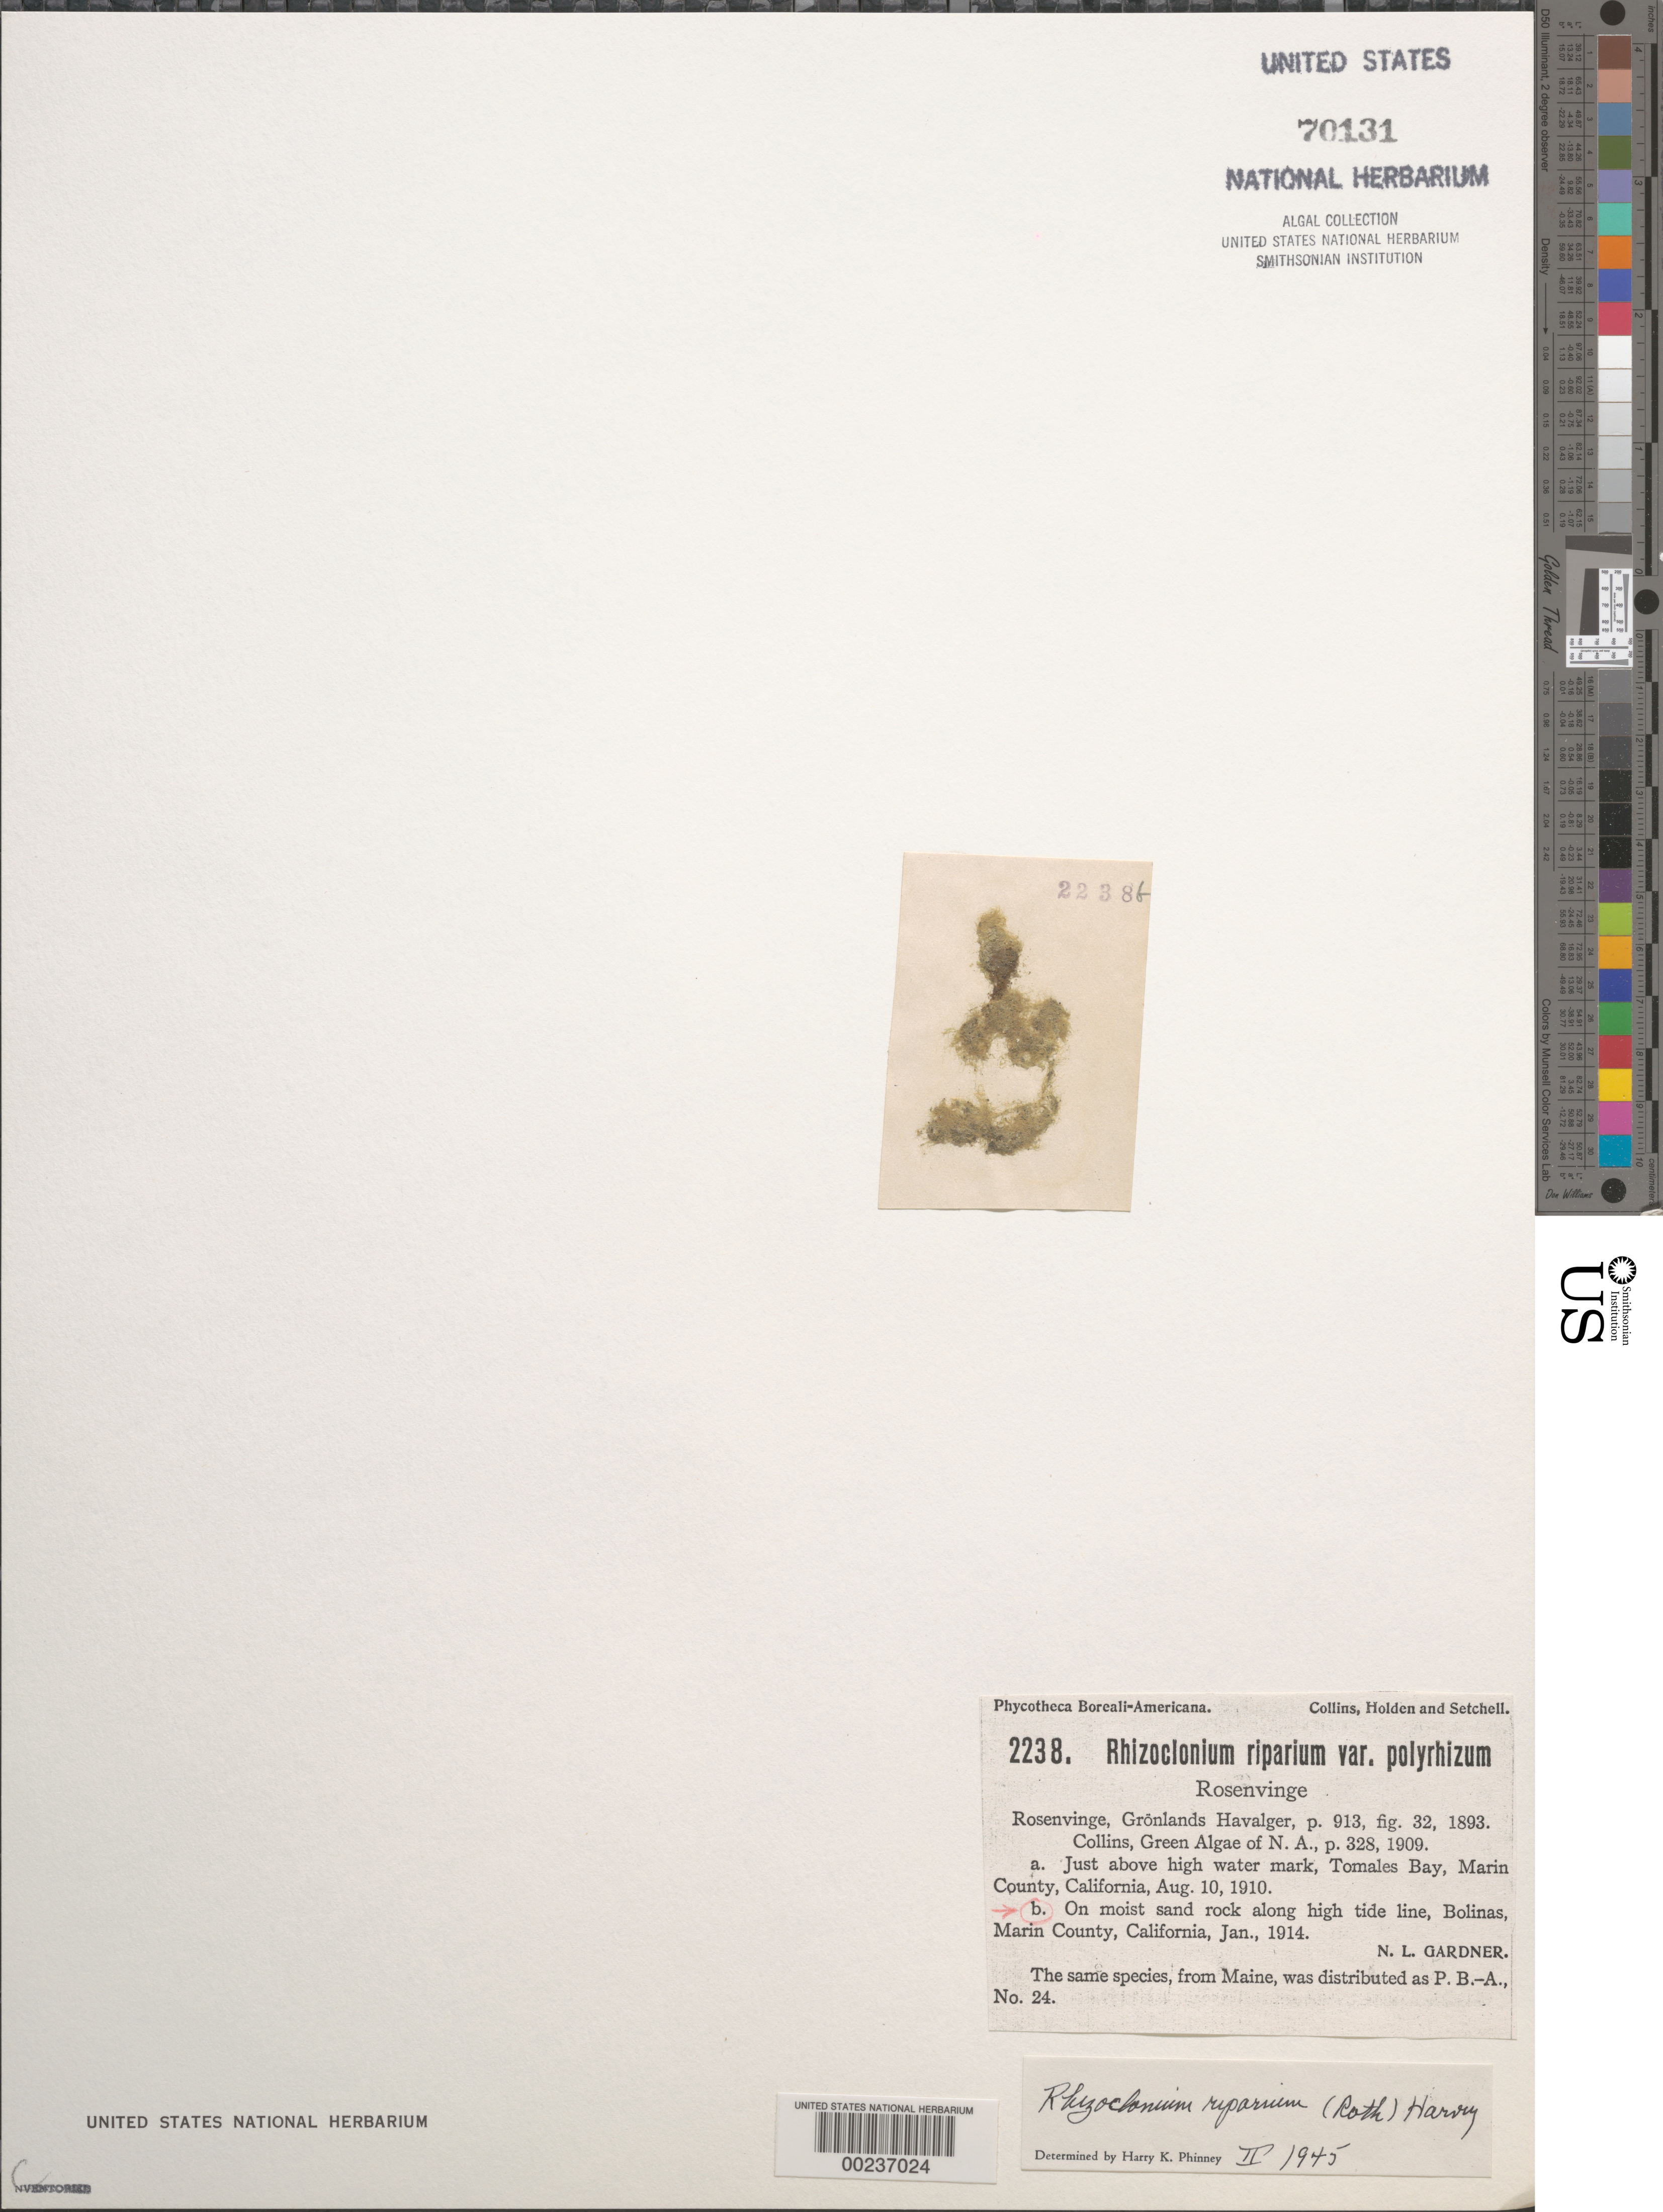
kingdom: Plantae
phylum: Chlorophyta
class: Ulvophyceae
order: Cladophorales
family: Cladophoraceae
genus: Rhizoclonium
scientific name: Rhizoclonium riparium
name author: (Roth) Harv.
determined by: Phinney, H. K.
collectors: N. Gardner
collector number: PB-A 2238b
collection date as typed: Jan 1914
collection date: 1914-01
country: United States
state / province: California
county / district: Marin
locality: Bolinas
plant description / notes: Collins, Holden & Setchell, Phycotheca Boreali-Americana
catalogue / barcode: US 70131